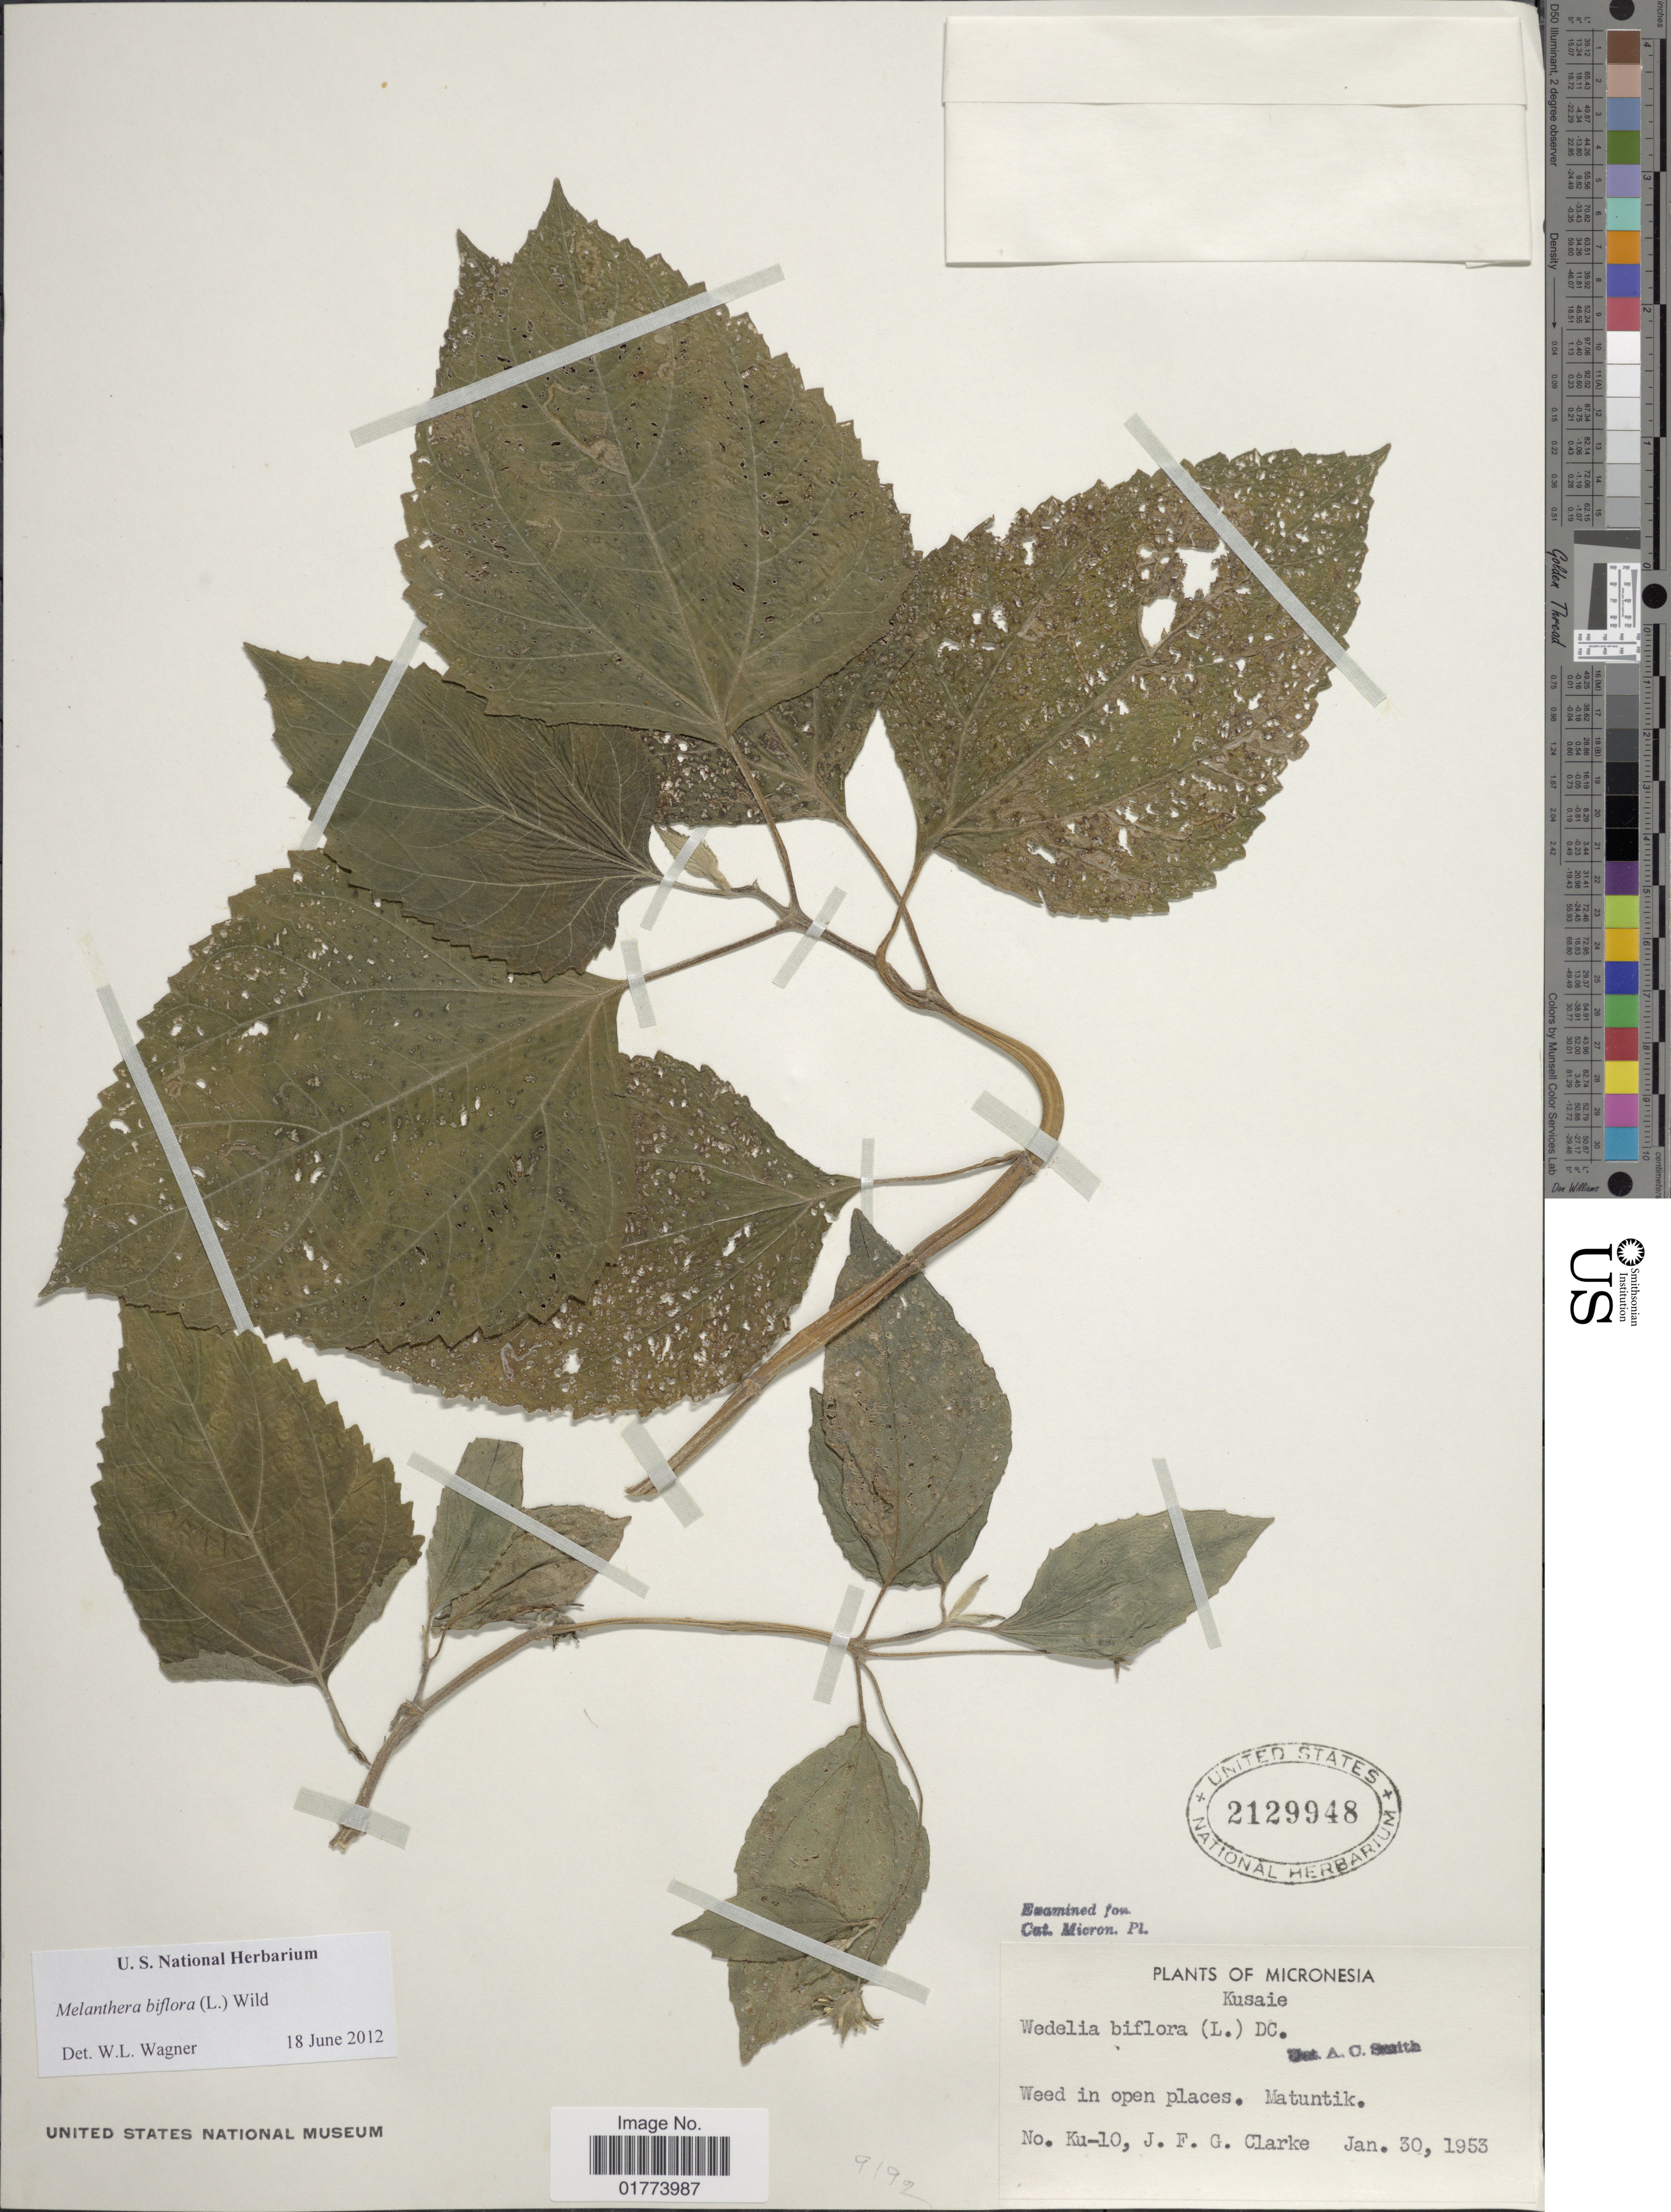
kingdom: Plantae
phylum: Tracheophyta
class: Magnoliopsida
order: Asterales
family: Asteraceae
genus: Wollastonia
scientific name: Wollastonia biflora var. biflora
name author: (L.) DC.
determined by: Wagner, W. L., (BOT), Smithsonian Institution - National Museum of Natural History (UNITED STATES)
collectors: J. F. Clarke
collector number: Ku-10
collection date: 1953-01-30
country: Micronesia, Federated States of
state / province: Kosrae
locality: Kusaie, Matuntik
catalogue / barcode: US 2129948